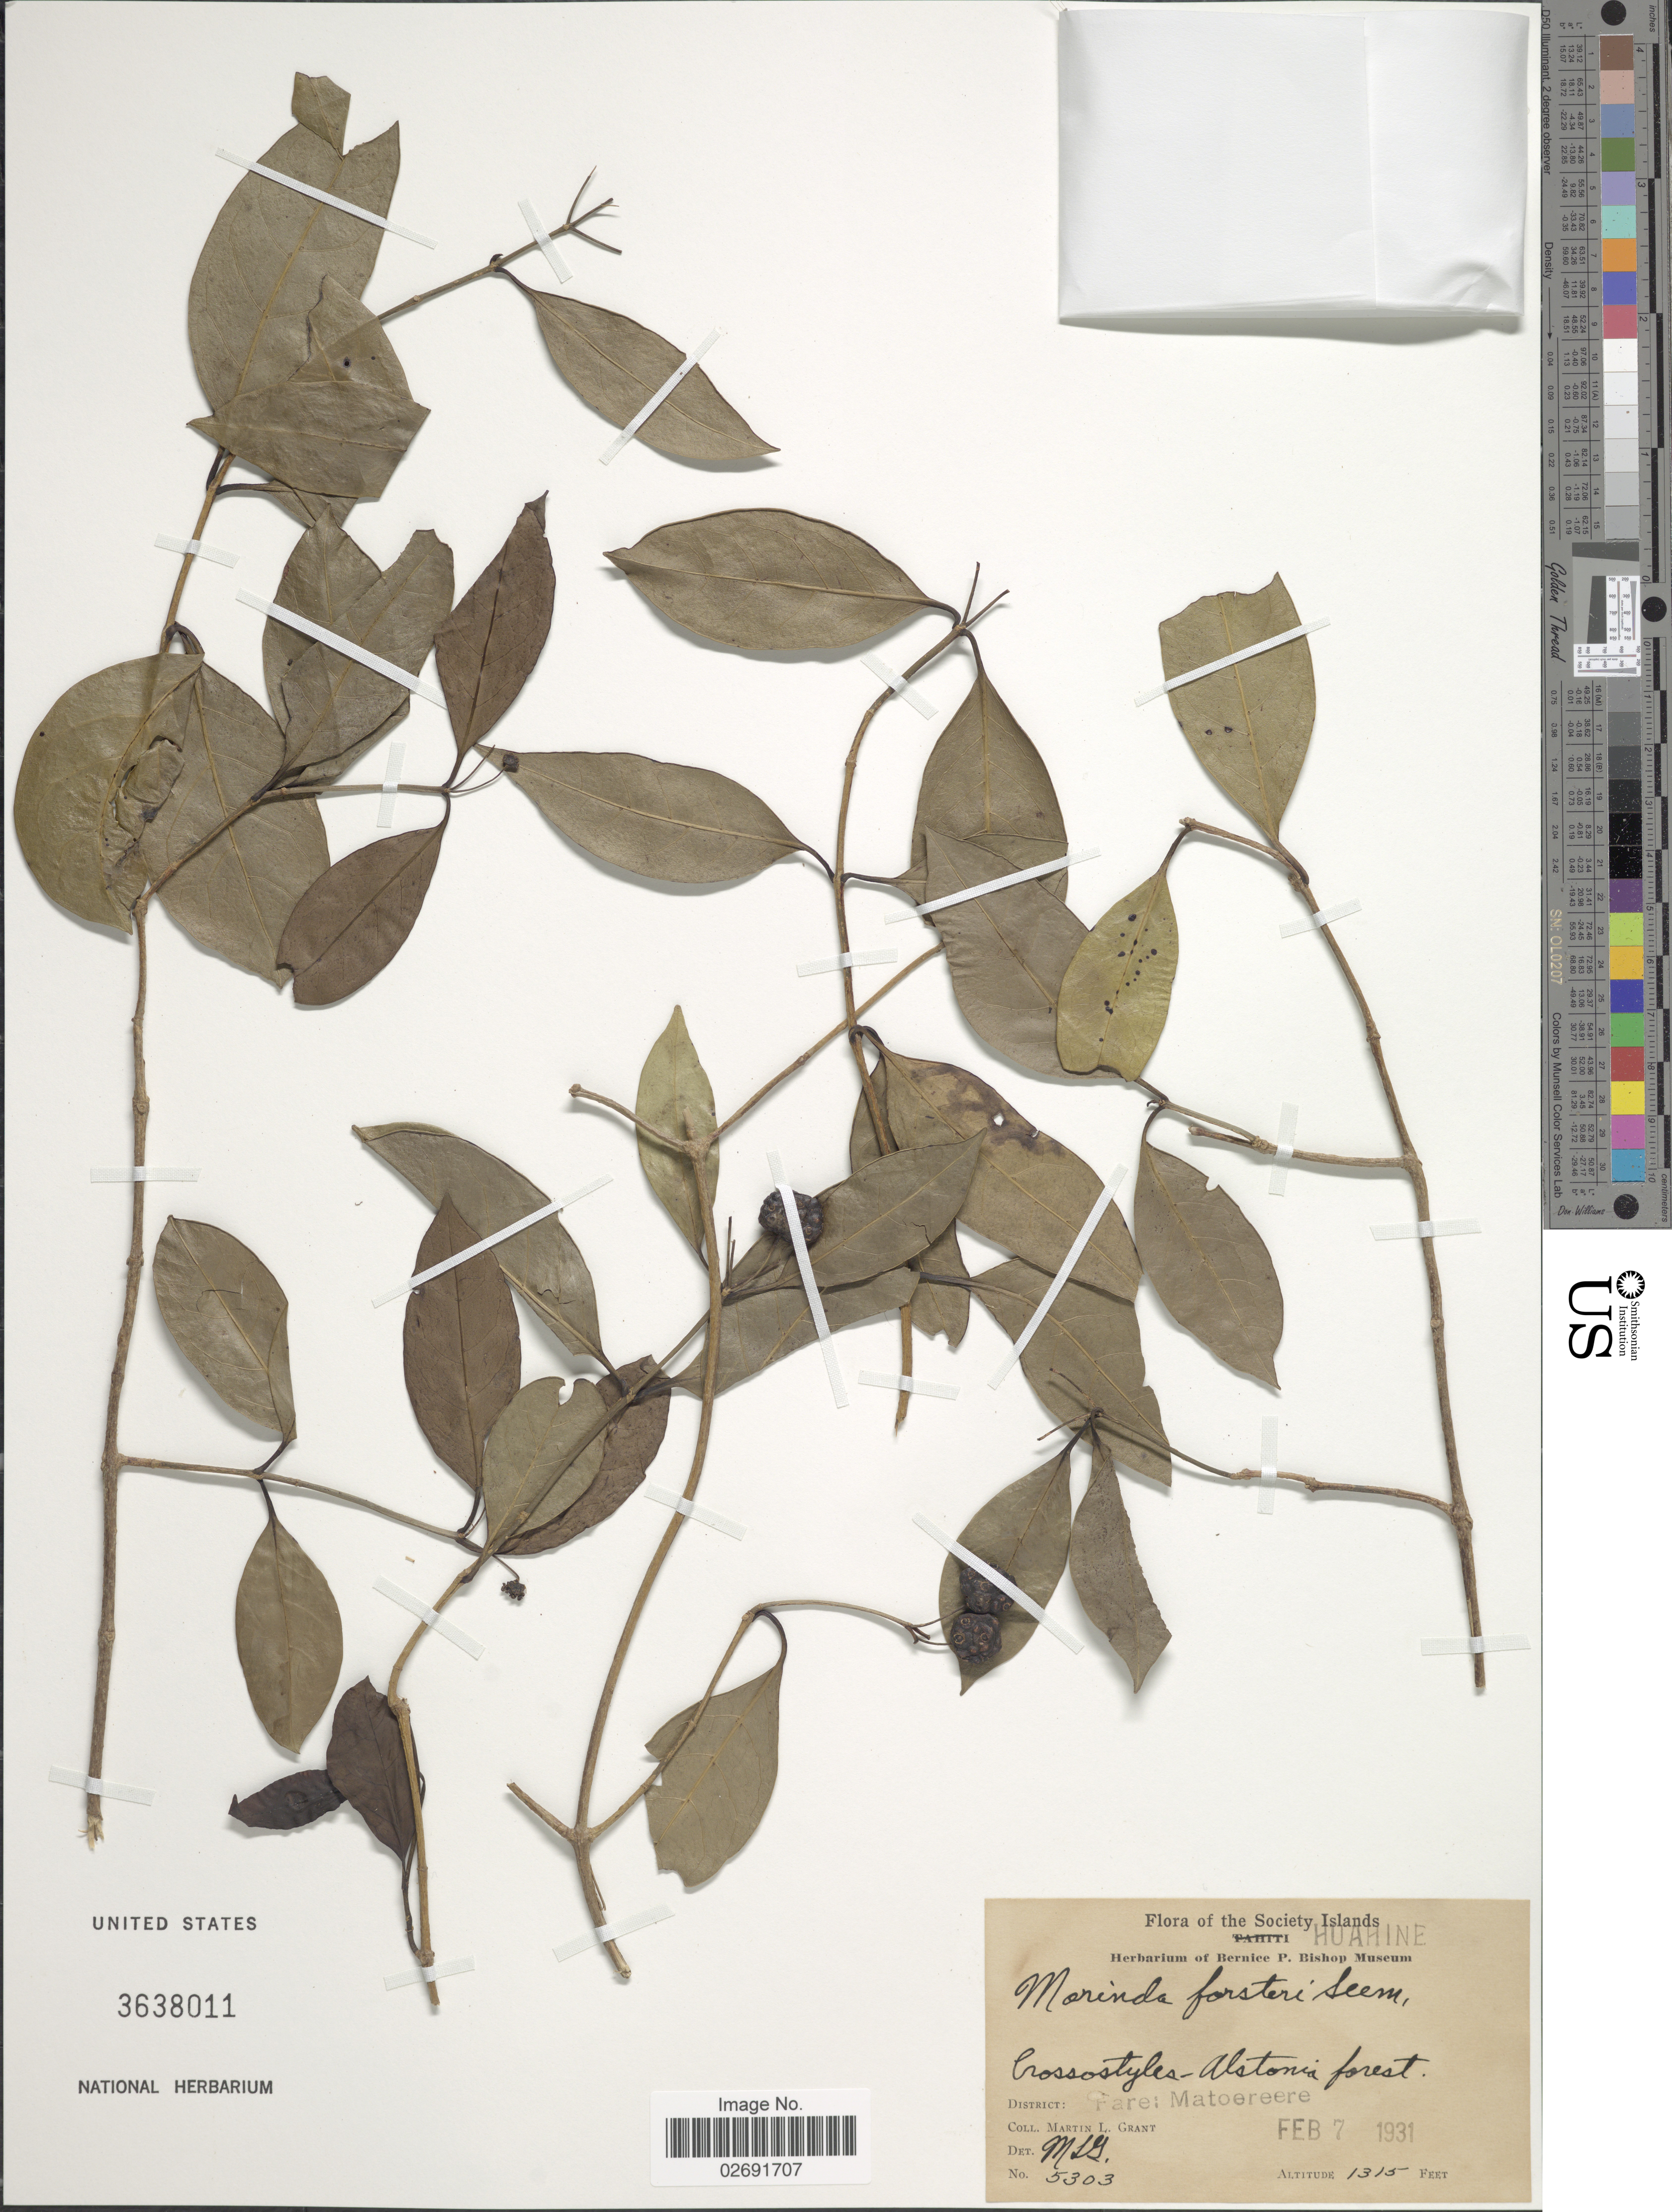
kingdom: Plantae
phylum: Tracheophyta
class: Magnoliopsida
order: Gentianales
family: Rubiaceae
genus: Gynochthodes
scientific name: Gynochthodes myrtifolia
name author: (A. Gray) Razafim. & B. Bremer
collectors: M. L. Grant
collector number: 5303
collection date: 1931-02-07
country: French Polynesia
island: Huahine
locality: Society Islands. Huahine. District: Fare: Matoereere.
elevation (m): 401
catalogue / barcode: US 3638011